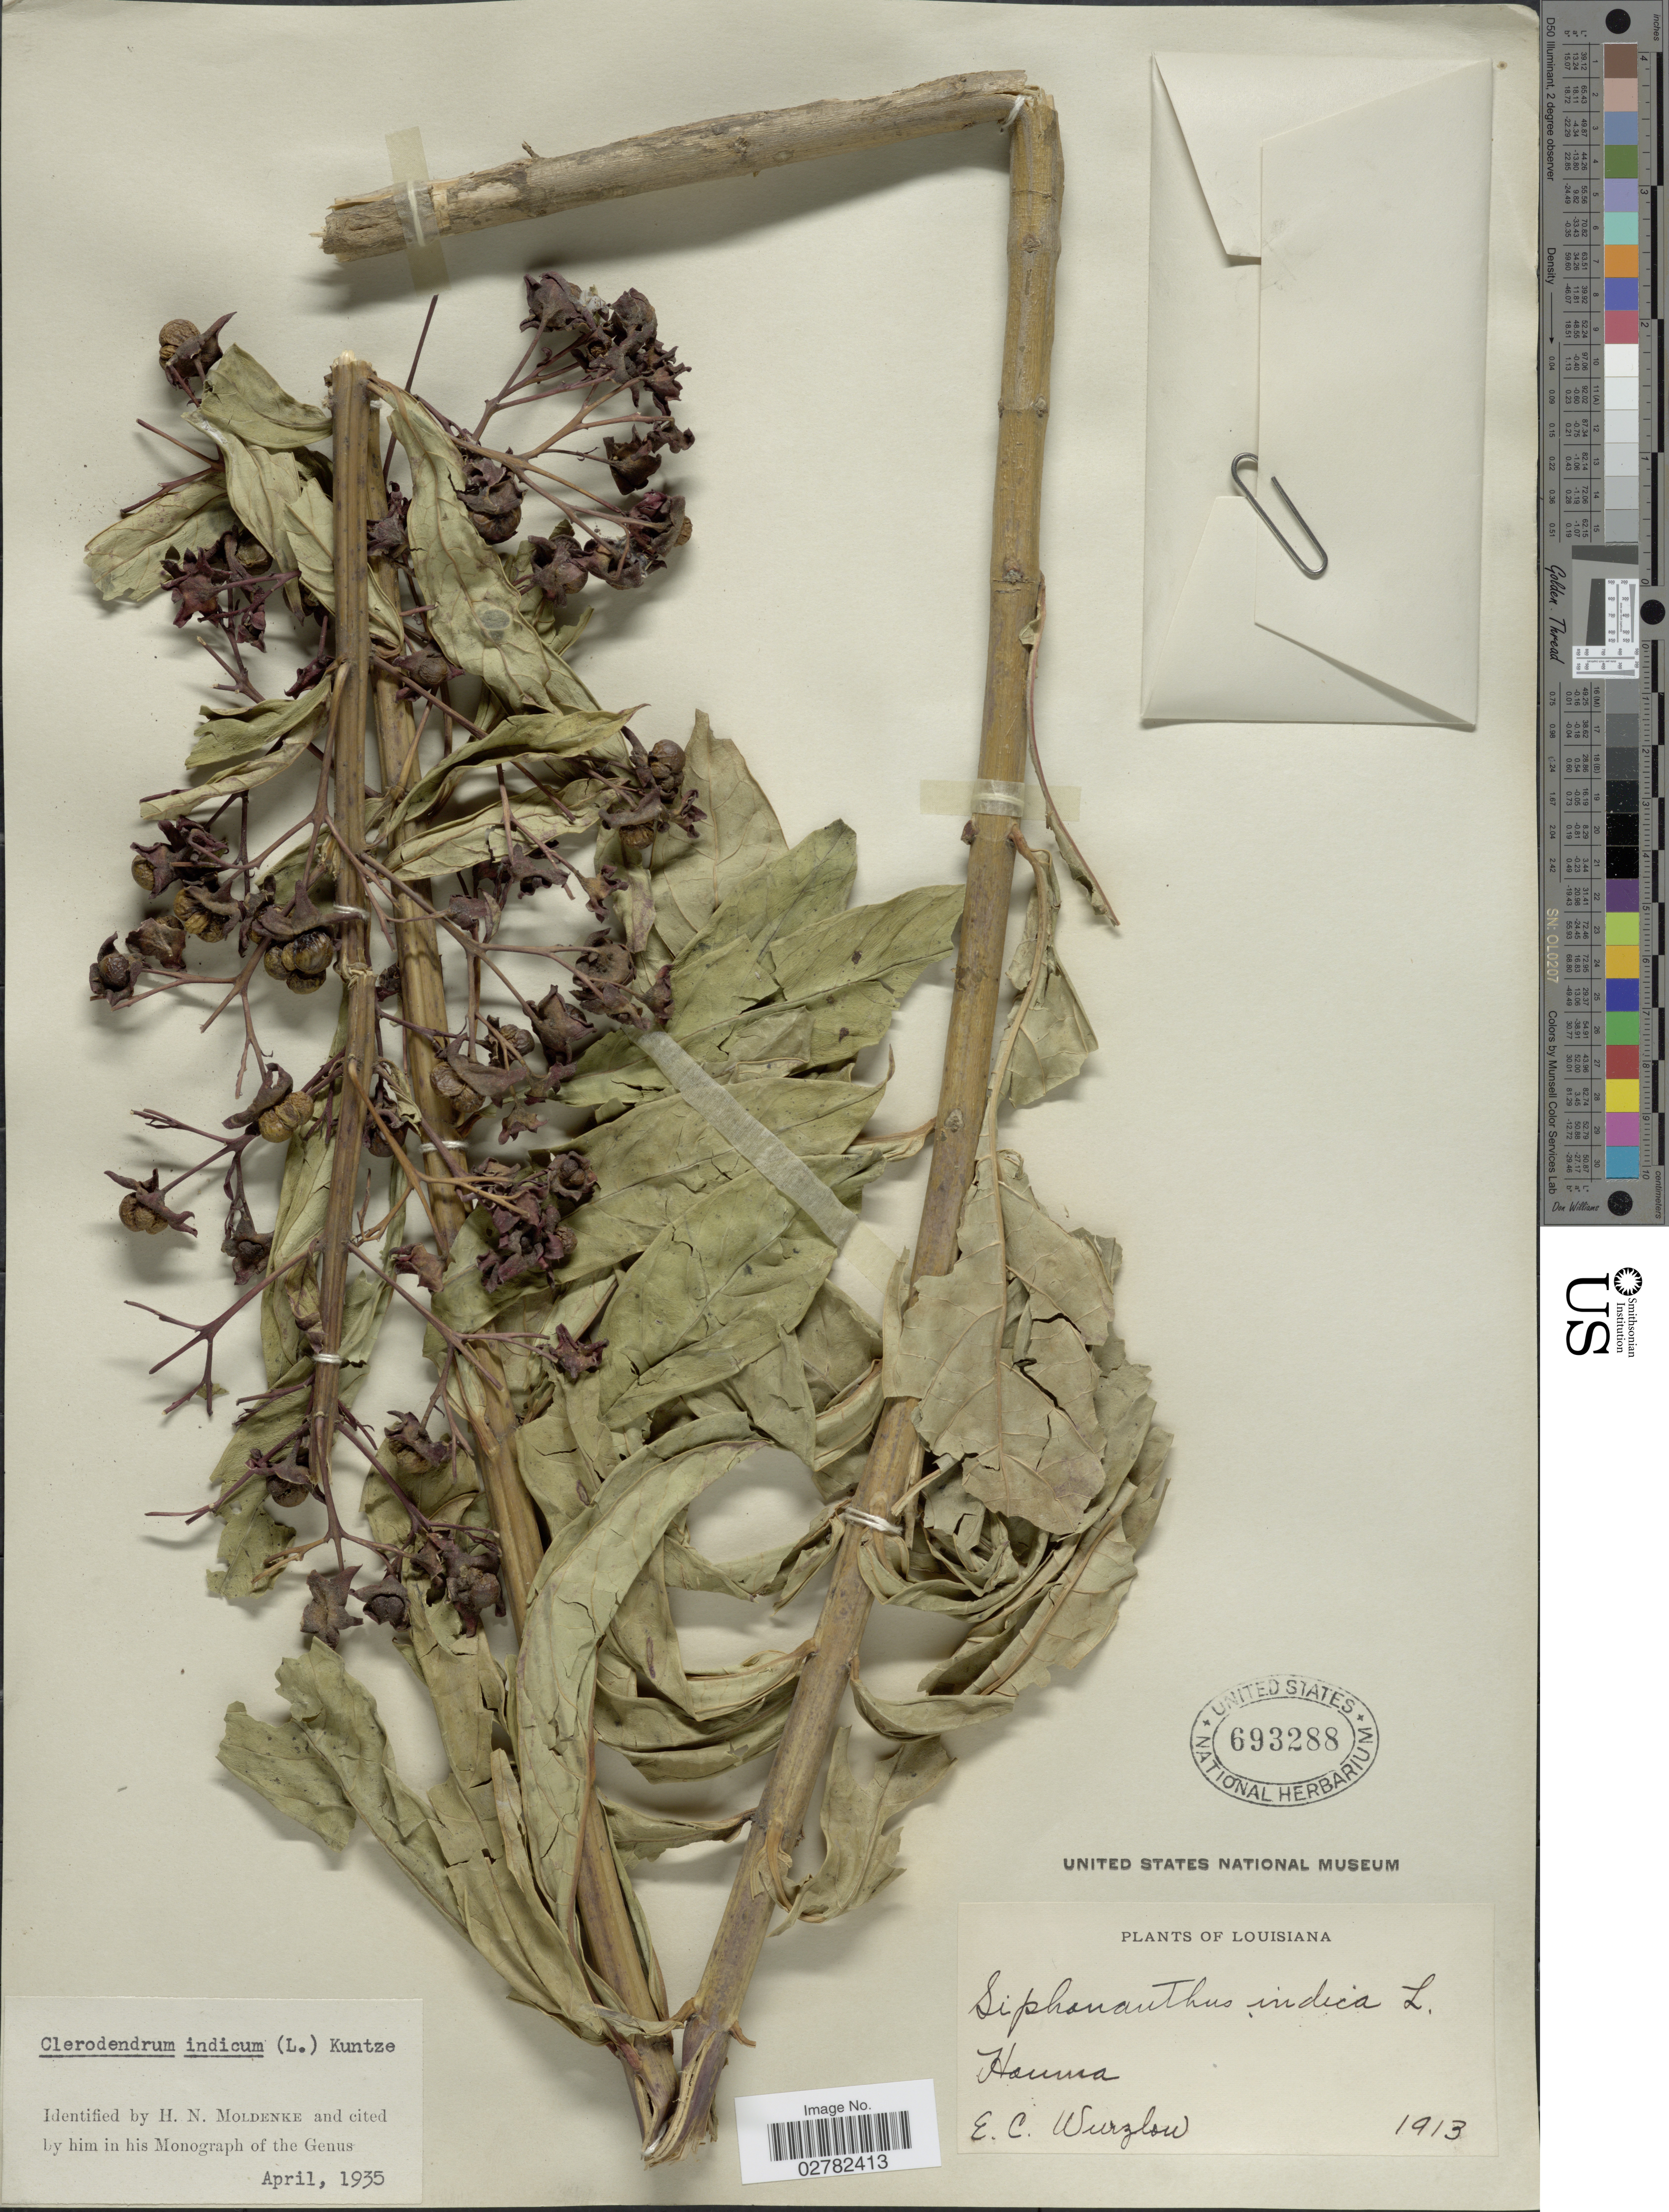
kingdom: Plantae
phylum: Tracheophyta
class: Magnoliopsida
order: Lamiales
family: Lamiaceae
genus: Clerodendrum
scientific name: Clerodendrum indicum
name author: (L.) Kuntze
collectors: E. Wurzlow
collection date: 1913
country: United States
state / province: Louisiana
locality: Houma.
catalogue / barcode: US 693288